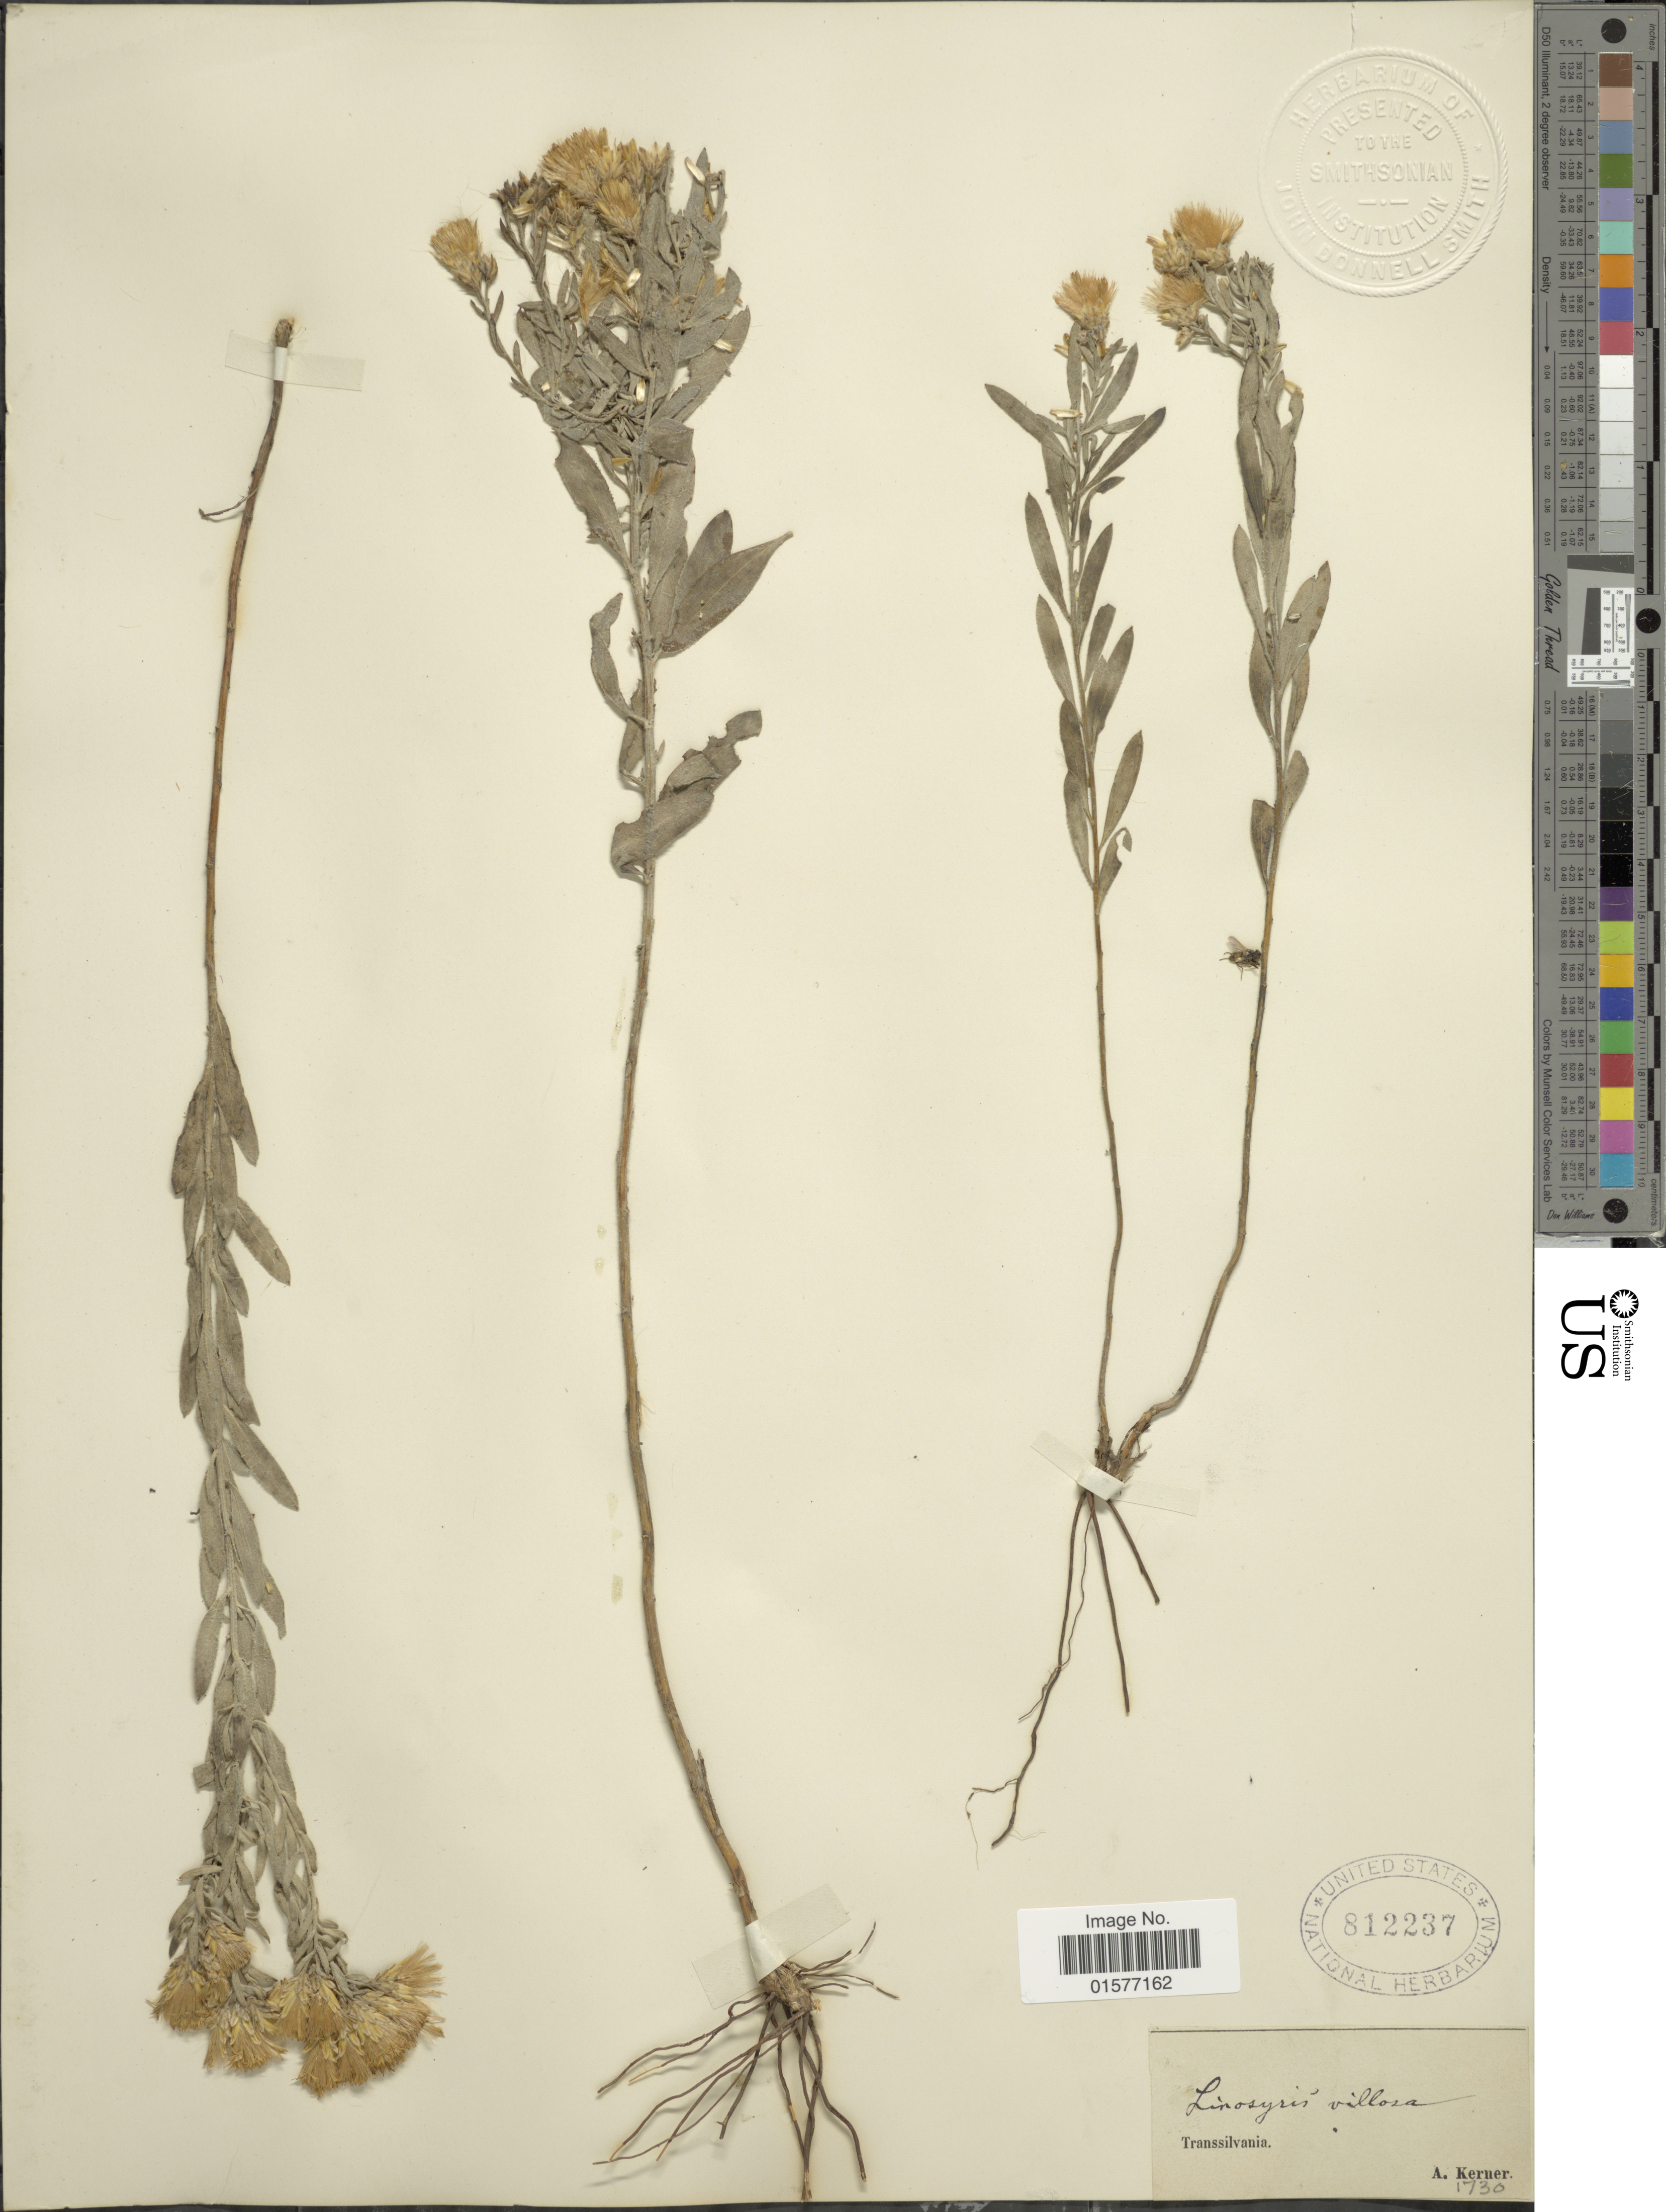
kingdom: Plantae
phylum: Tracheophyta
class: Magnoliopsida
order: Asterales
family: Asteraceae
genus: Linosyris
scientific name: Linosyris villosa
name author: (L.) DC.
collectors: A. Kerner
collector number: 1730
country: Romania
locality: Transsilvania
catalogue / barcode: US 812237